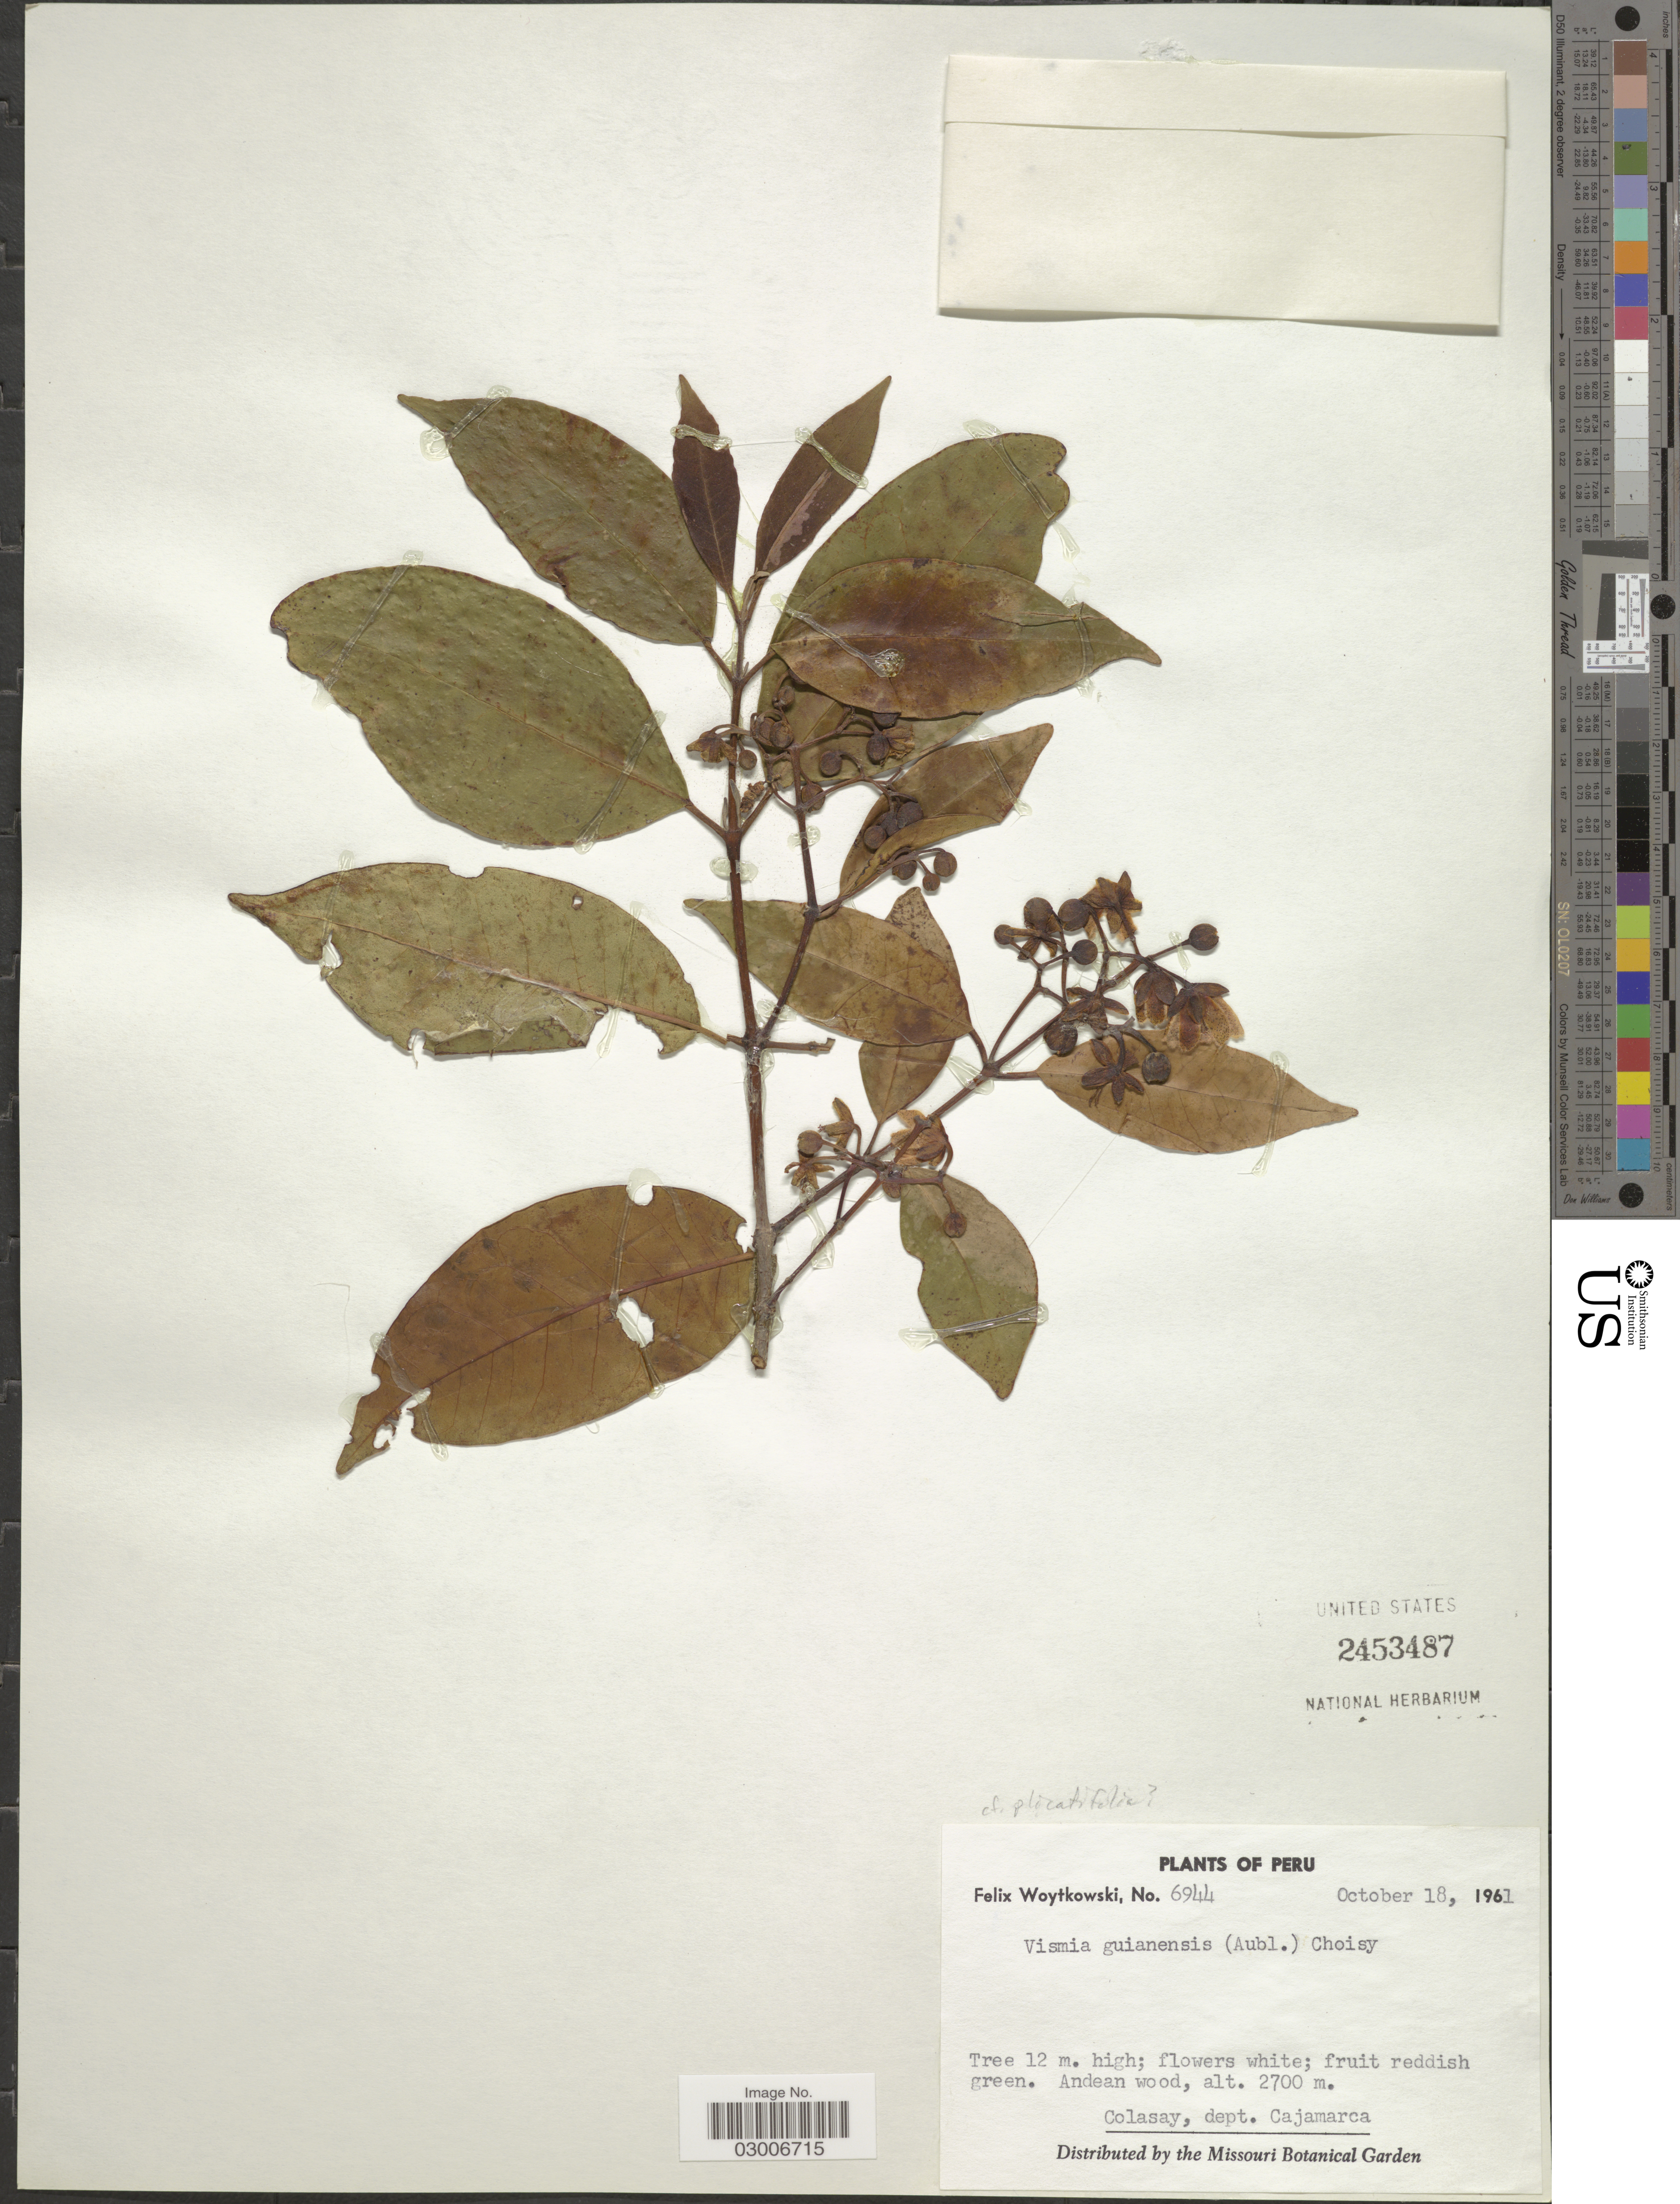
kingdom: Plantae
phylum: Tracheophyta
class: Magnoliopsida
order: Malpighiales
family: Hypericaceae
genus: Vismia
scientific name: Vismia glabra subsp. glabra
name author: Ruiz & Pav.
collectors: F. Woytkowski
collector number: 6944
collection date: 1961-10-18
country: Peru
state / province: Cajamarca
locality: Colasay, dept. Cajamarca.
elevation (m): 2700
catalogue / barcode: US 2453487